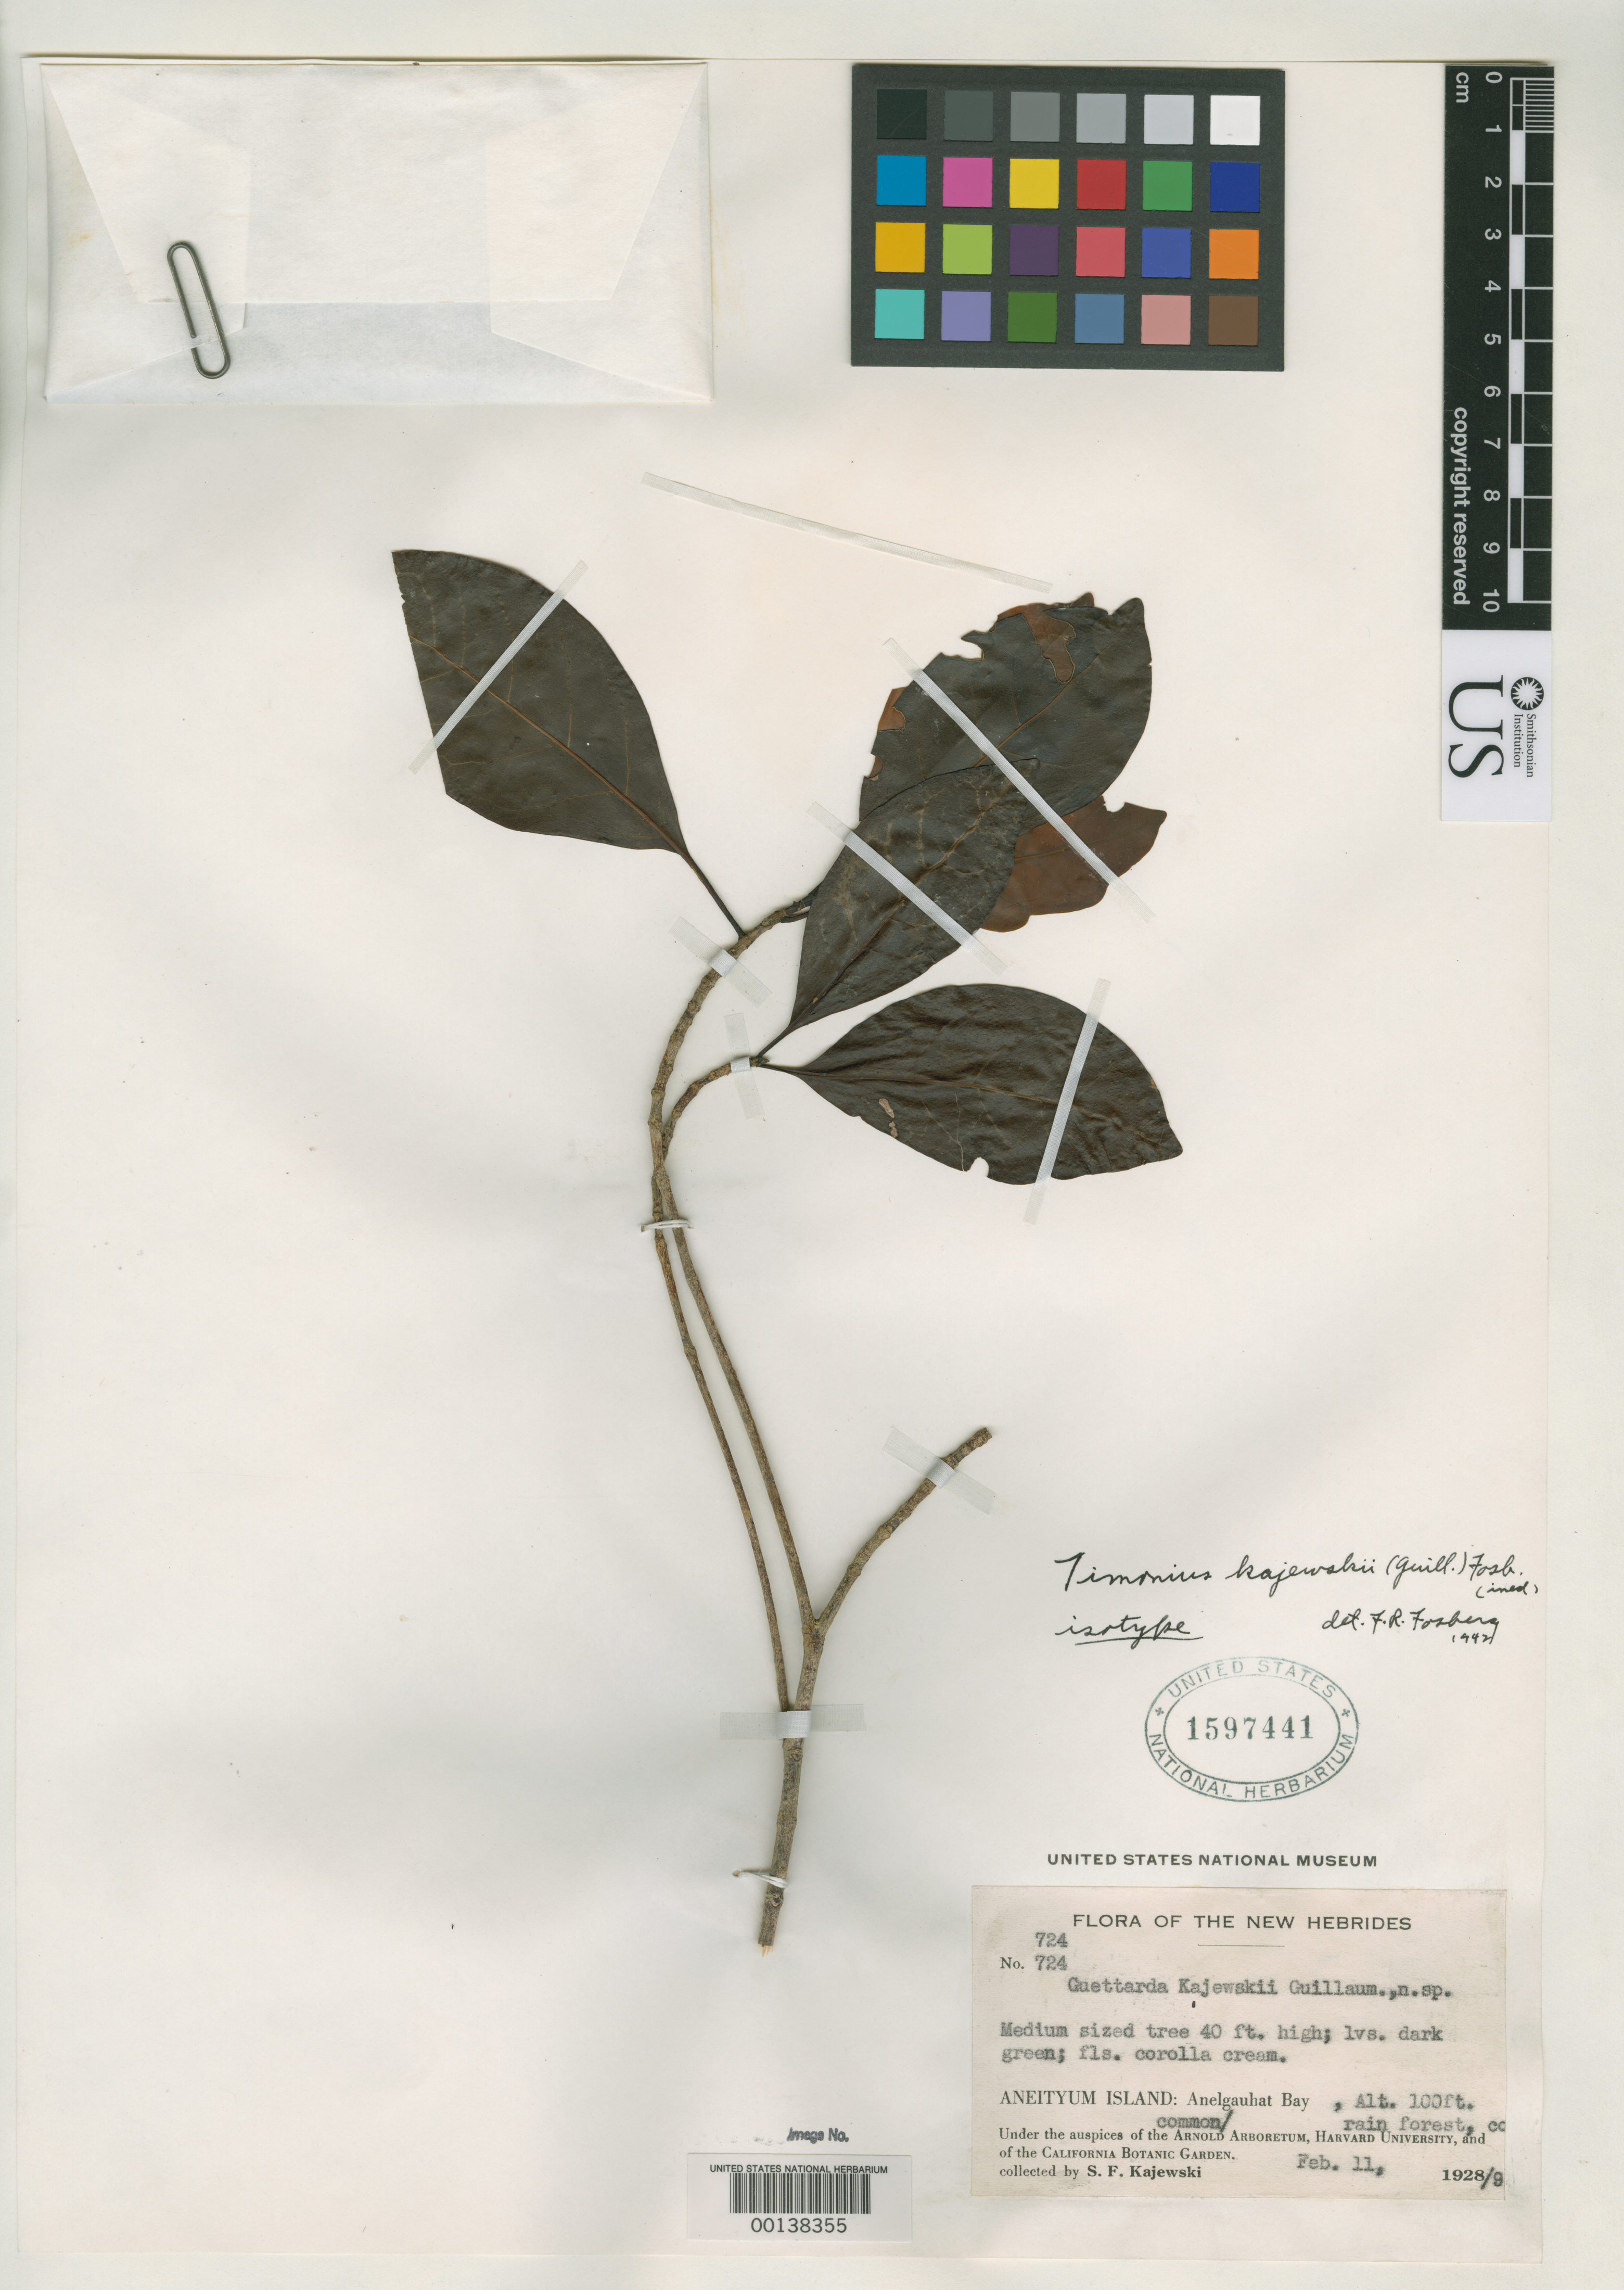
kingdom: Plantae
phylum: Tracheophyta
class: Magnoliopsida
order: Gentianales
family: Rubiaceae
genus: Guettarda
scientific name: Guettarda kajewskii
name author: Guillaumin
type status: Isotype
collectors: S. Kajewski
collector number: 724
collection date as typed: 11 Feb 1929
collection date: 1929-02-11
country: Vanuatu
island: Anatom [Aneityum]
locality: New Hebrides, Aneityum Island: Anelgauhat Bay.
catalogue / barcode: US 1597441